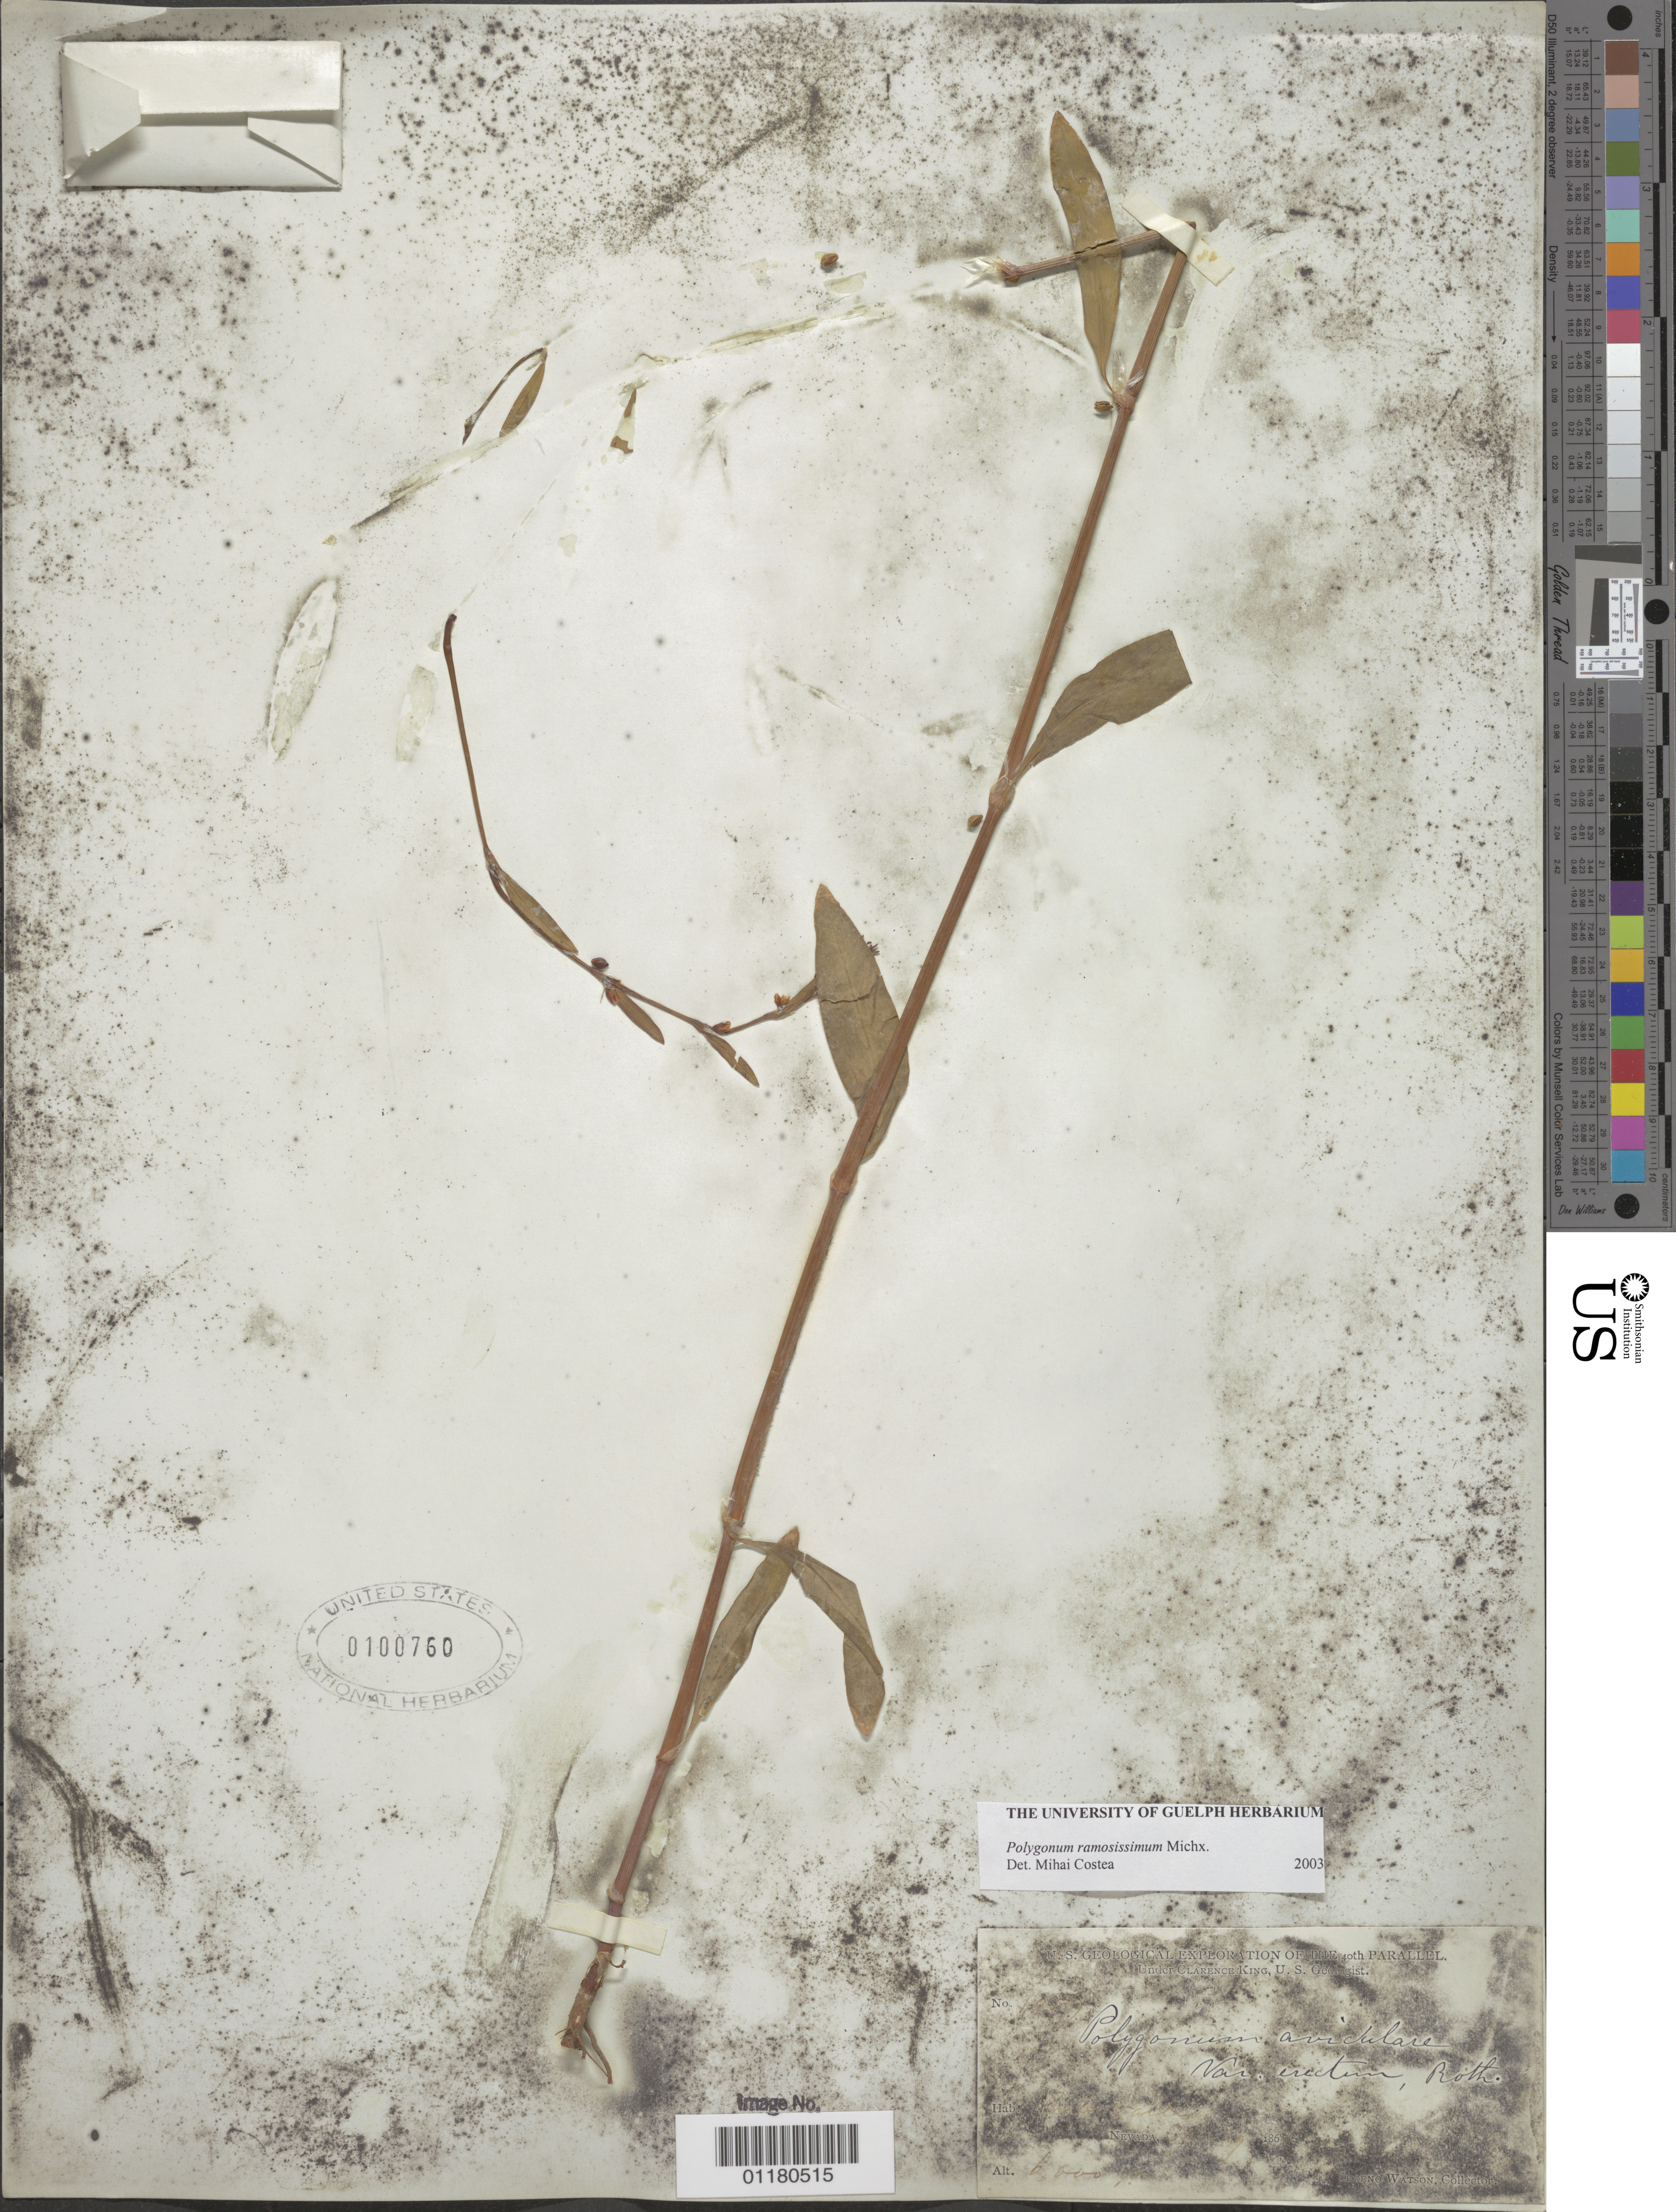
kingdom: Plantae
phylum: Tracheophyta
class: Magnoliopsida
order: Caryophyllales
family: Polygonaceae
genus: Polygonum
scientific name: Polygonum ramosissimum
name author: Michx.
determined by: Costea, M., (UCR), University of California - Riverside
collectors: S. Watson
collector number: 1057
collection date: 1868-07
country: United States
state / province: Nevada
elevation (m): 1829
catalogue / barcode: US 100760